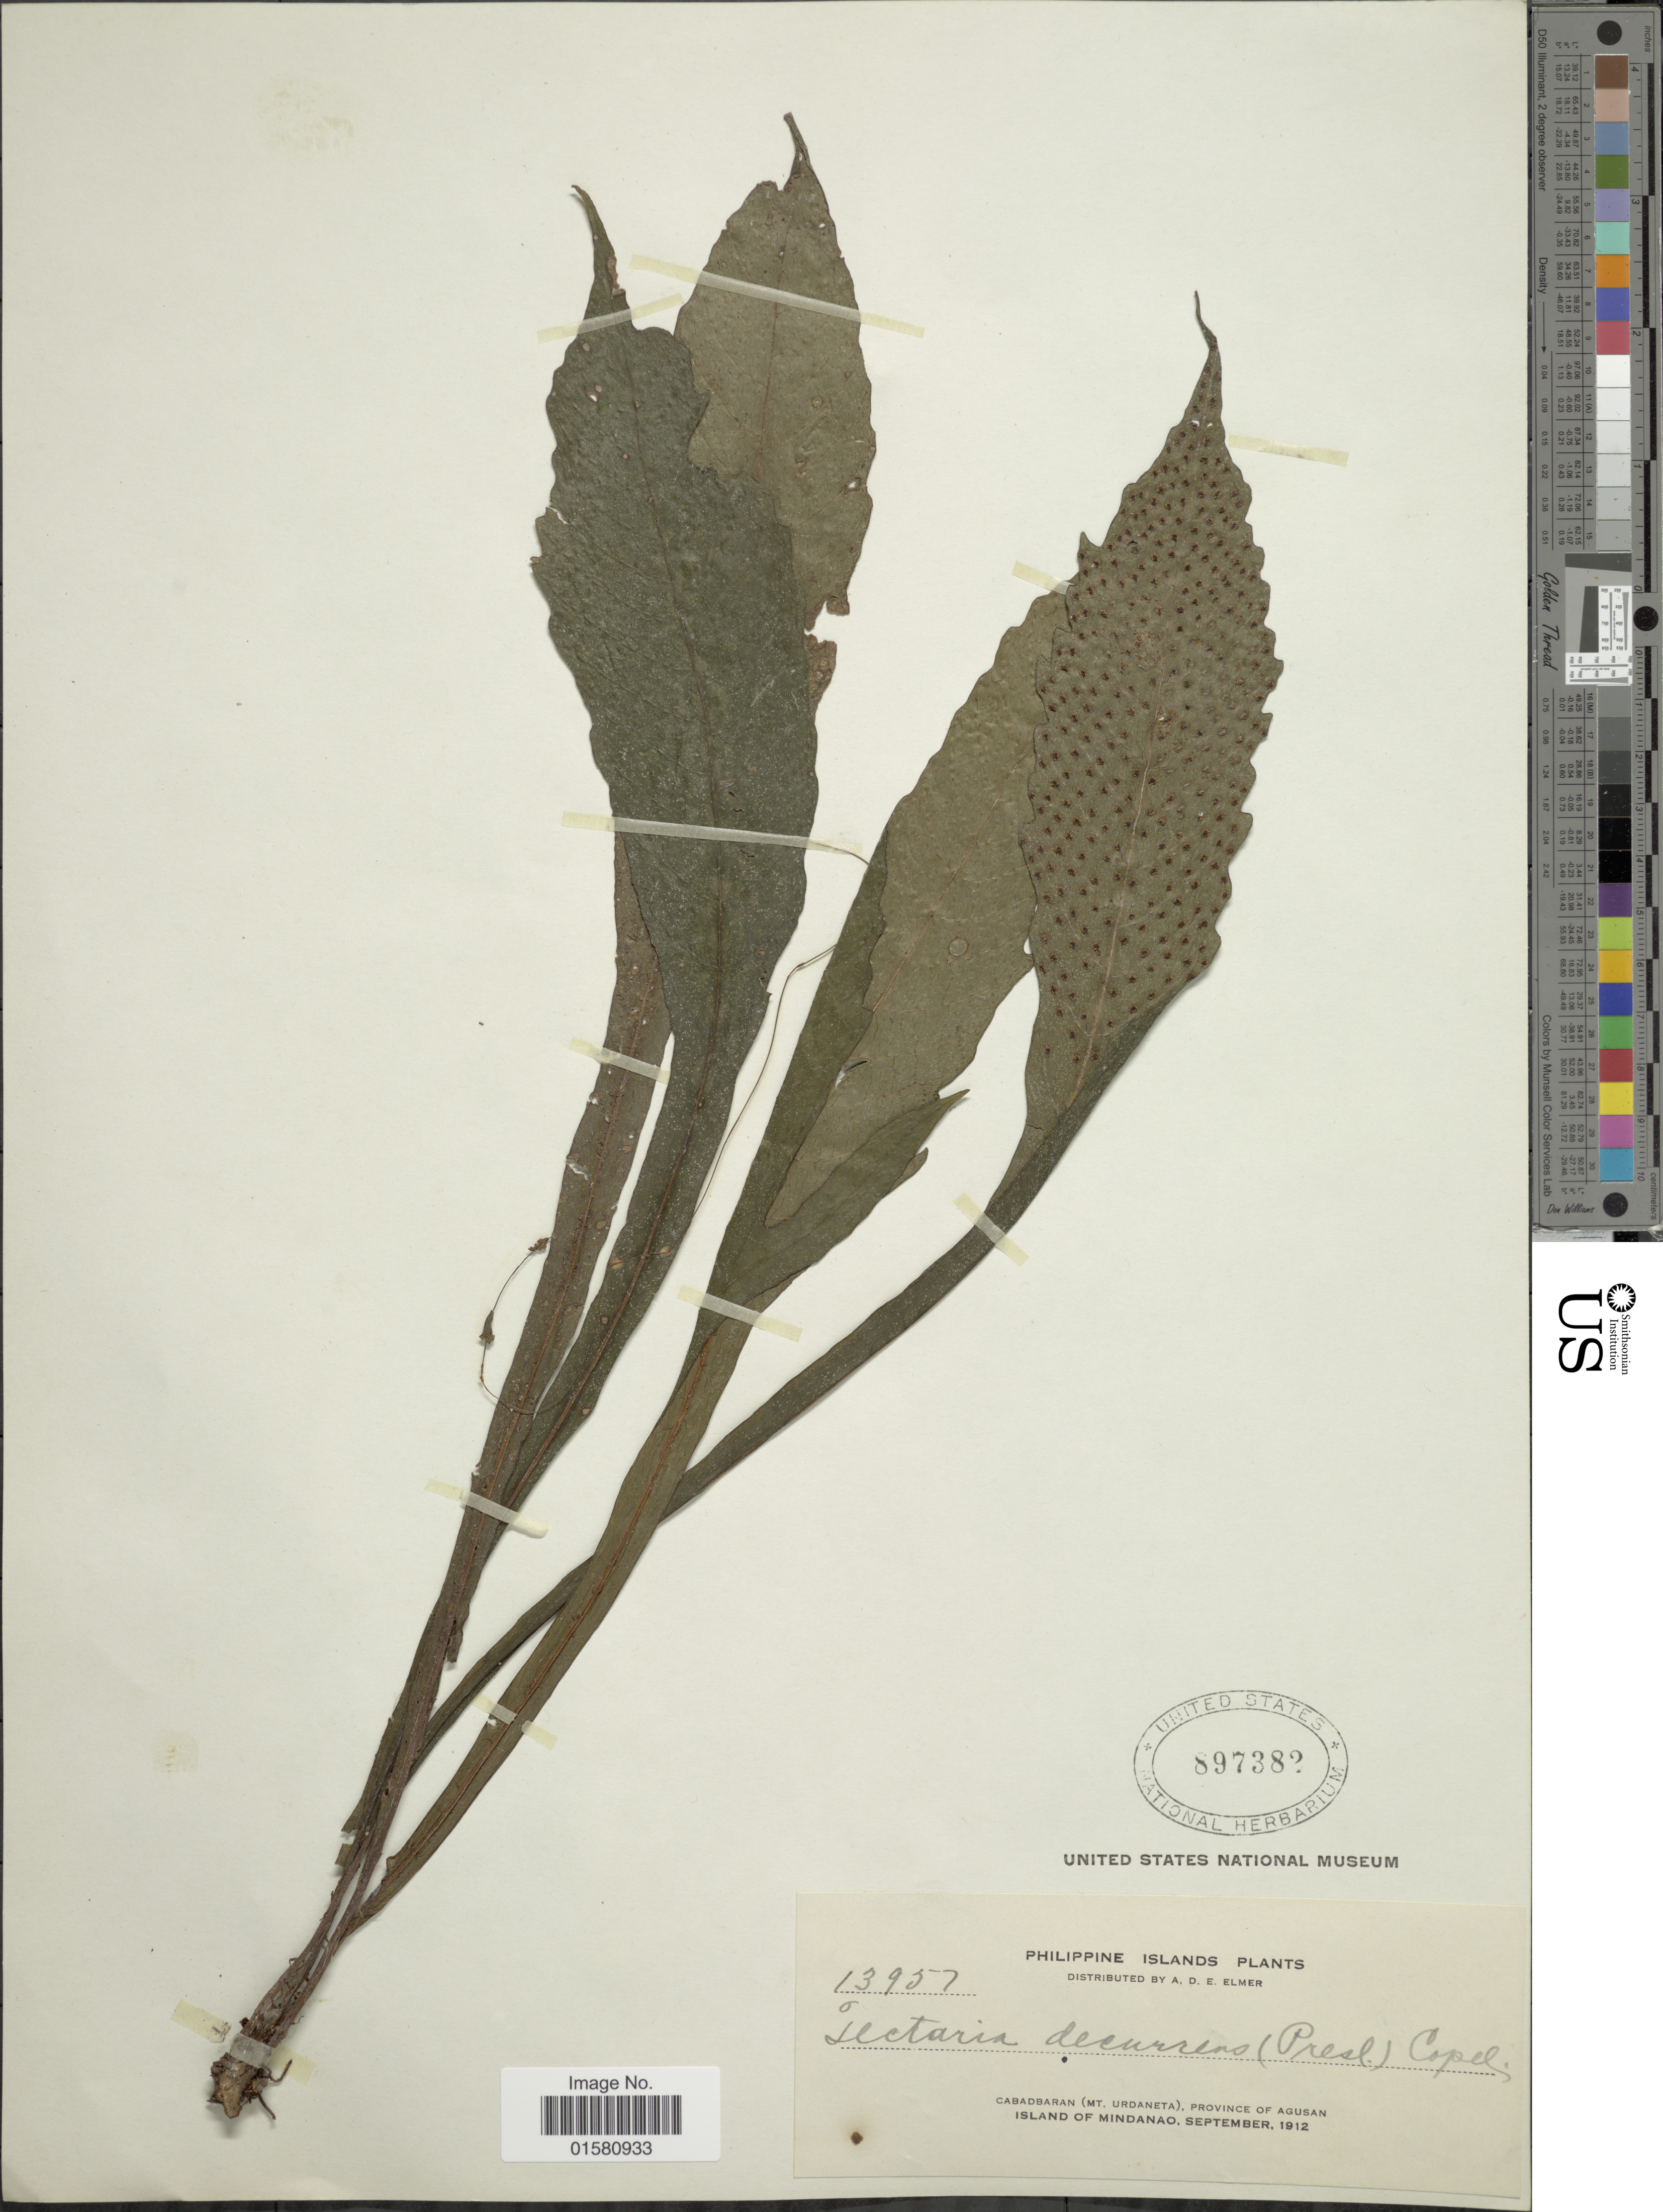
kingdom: Plantae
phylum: Tracheophyta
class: Polypodiopsida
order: Polypodiales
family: Tectariaceae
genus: Tectaria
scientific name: Tectaria decurrens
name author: (Presel.) Copel. in Elmer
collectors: A. D. E. Elmer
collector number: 13957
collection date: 1912-09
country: Philippines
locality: Cabadbaran (Mt. Urdaneta), Province of Agusan. Island of Mindanao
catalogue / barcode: US 897382